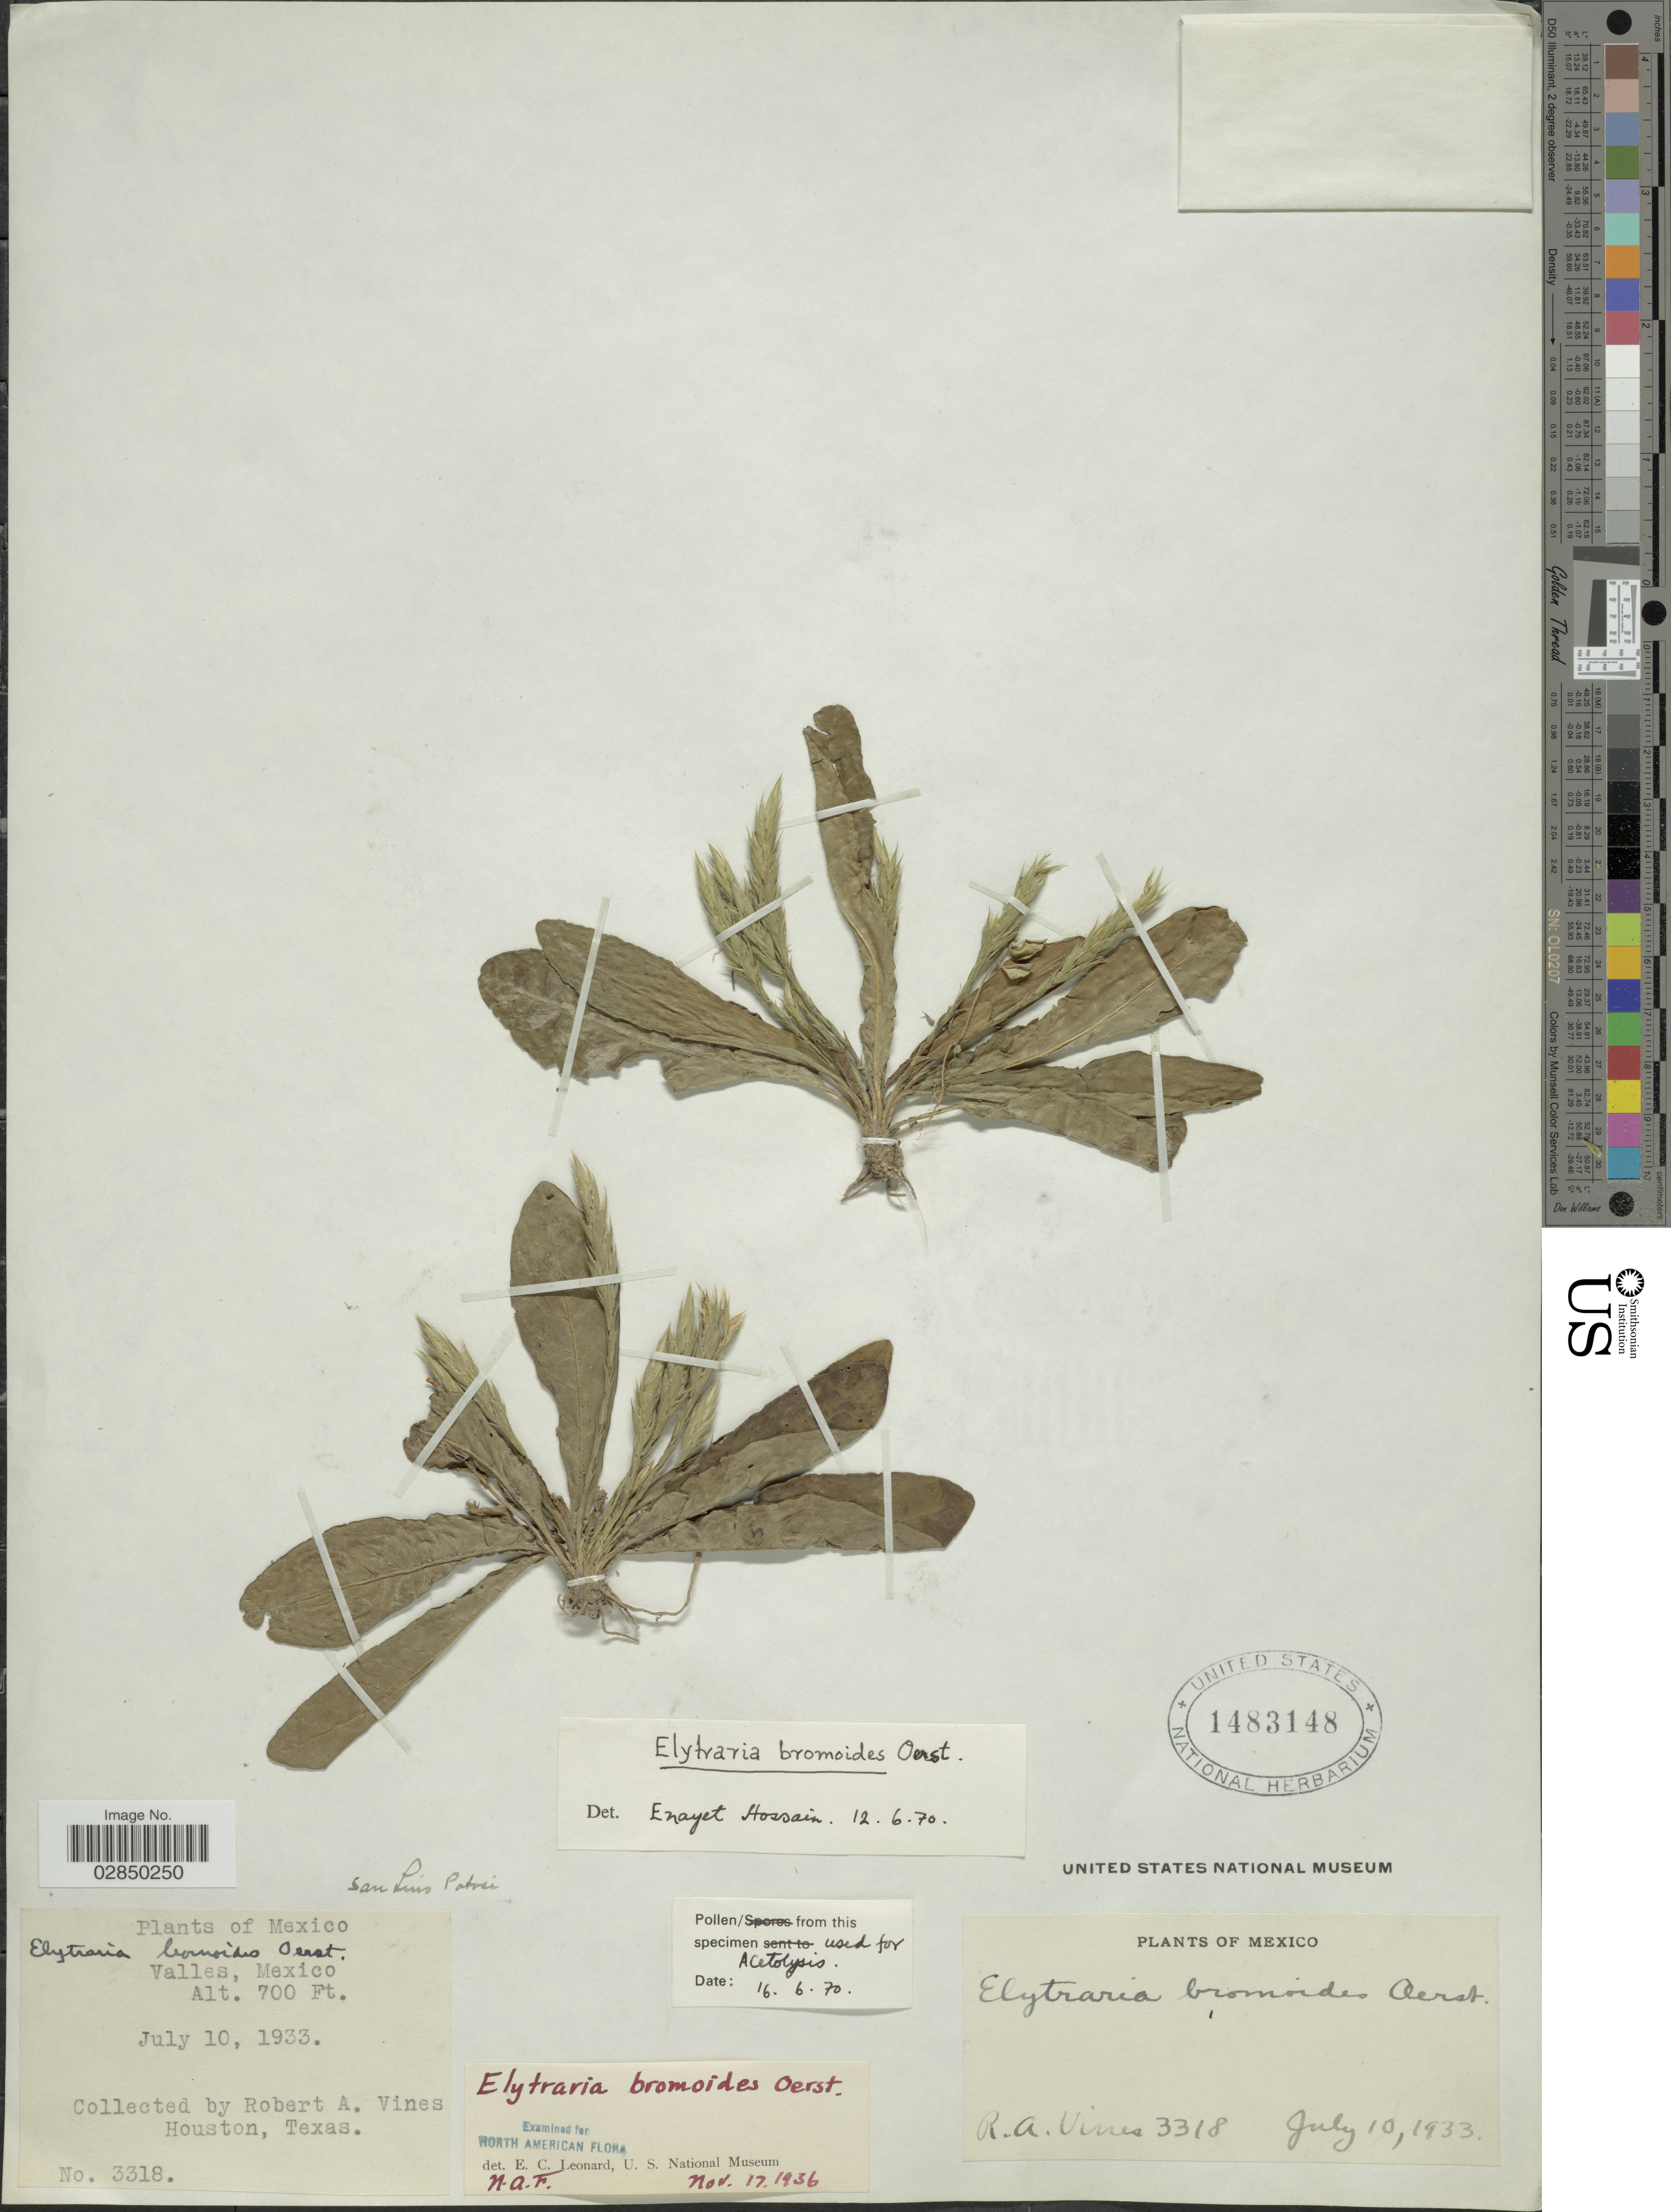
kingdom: Plantae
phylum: Tracheophyta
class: Magnoliopsida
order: Lamiales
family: Acanthaceae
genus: Elytraria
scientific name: Elytraria bromoides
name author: Oerst.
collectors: R. Vines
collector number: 3318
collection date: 1933-07-10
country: Mexico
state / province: San Luis Potosí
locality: Valles.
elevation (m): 213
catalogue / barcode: US 1483148